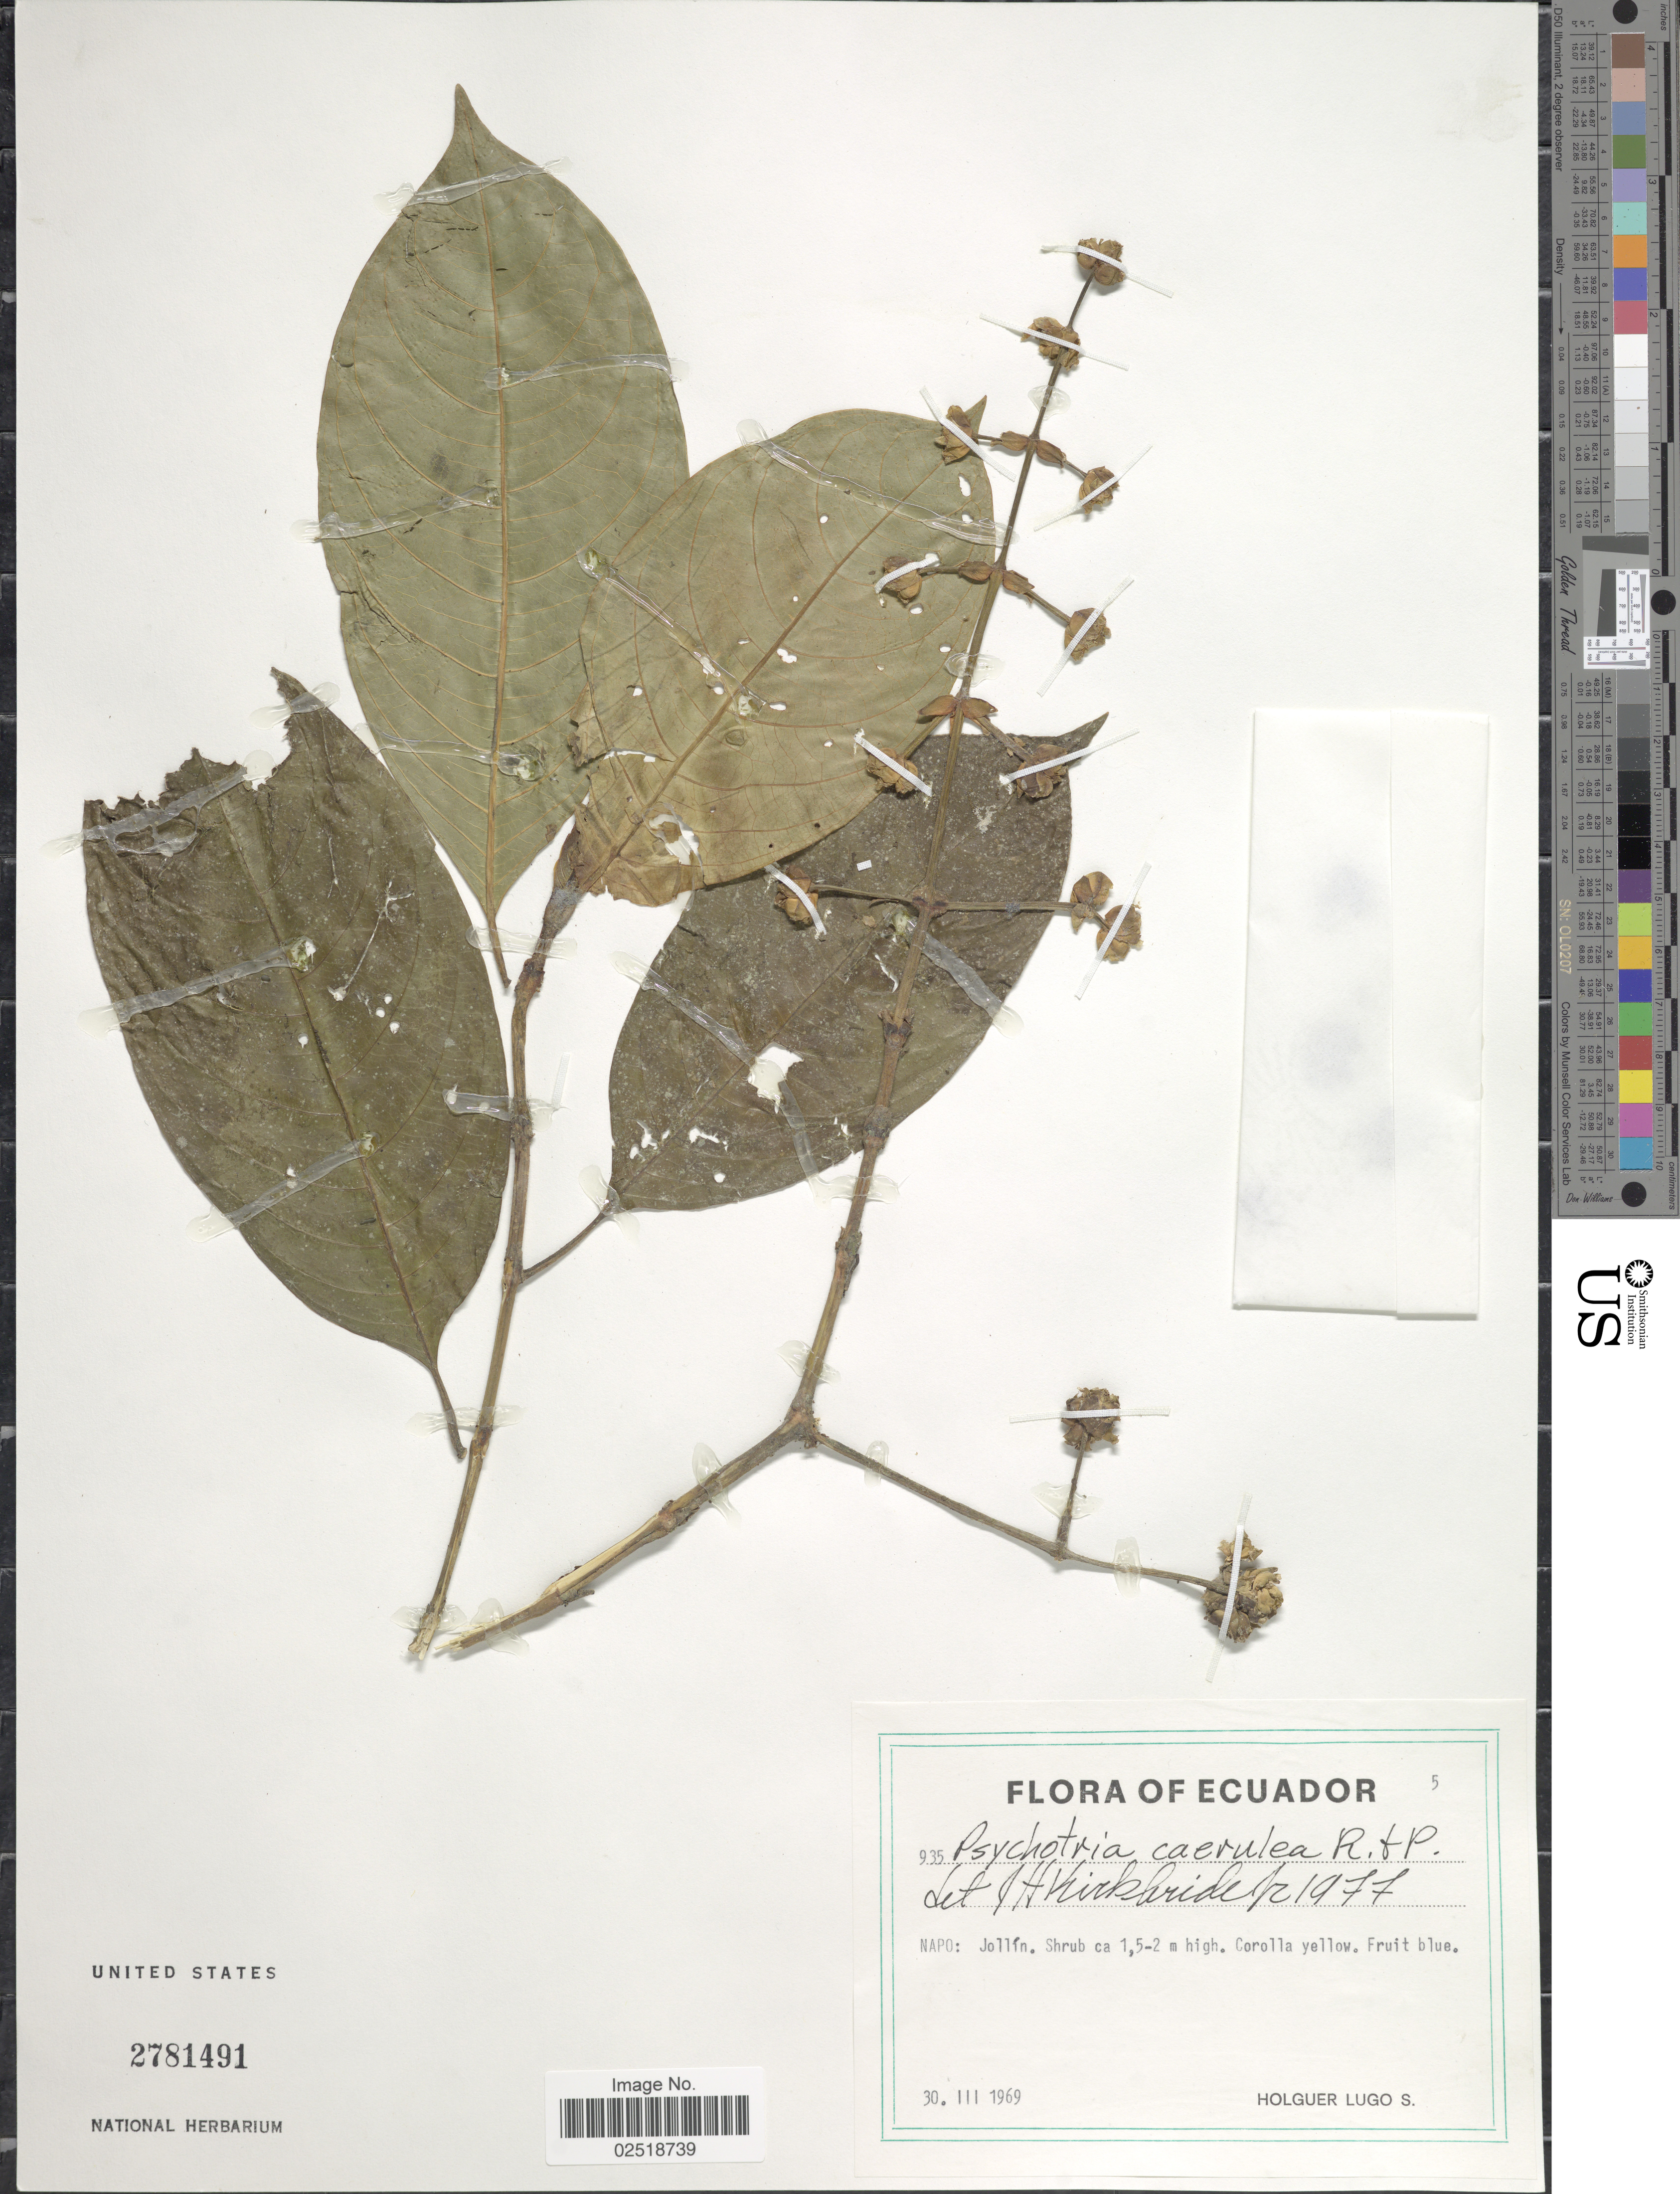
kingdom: Plantae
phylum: Tracheophyta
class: Magnoliopsida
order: Gentianales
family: Rubiaceae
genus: Psychotria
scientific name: Psychotria caerulea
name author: Ruiz & Pav.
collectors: H. Lugo S.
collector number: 935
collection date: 1969-03-30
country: Ecuador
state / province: Napo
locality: Jollín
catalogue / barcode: US 2781491